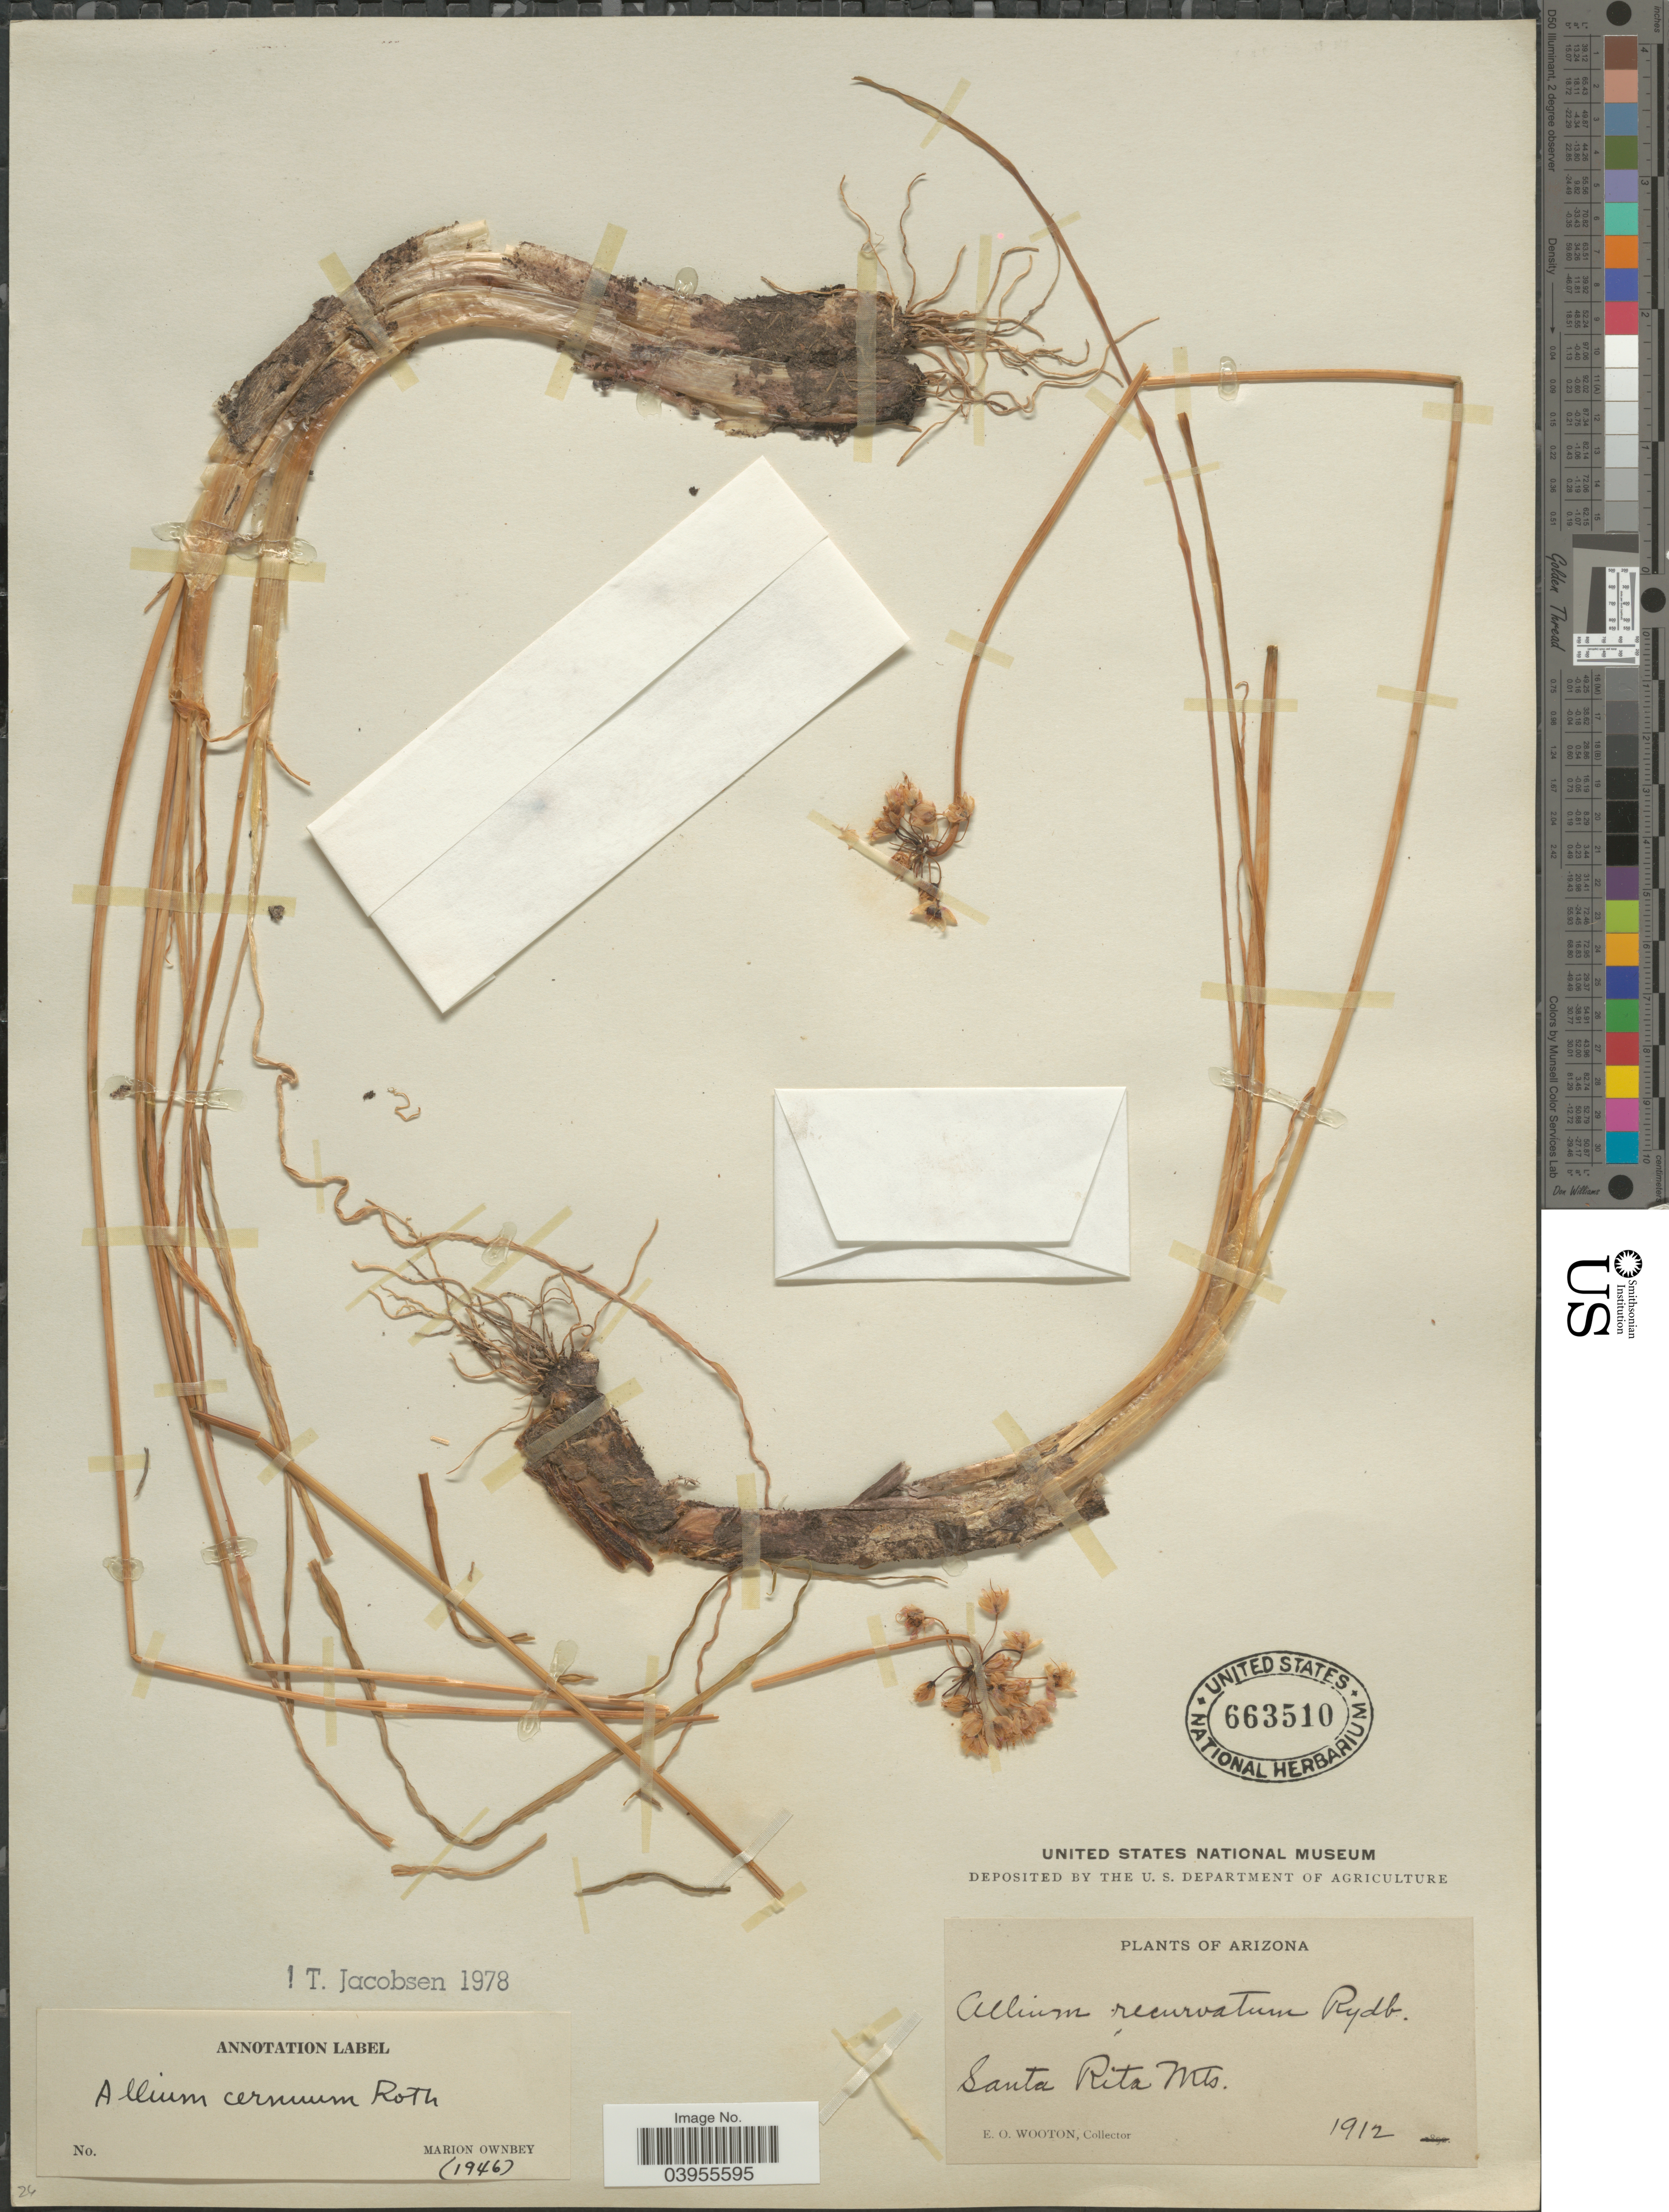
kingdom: Plantae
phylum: Tracheophyta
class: Liliopsida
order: Asparagales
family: Amaryllidaceae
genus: Allium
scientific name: Allium cernuum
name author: Roth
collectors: E. O. Wooton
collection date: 1912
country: United States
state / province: Arizona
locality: Santa Rita Mts.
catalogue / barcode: US 663510